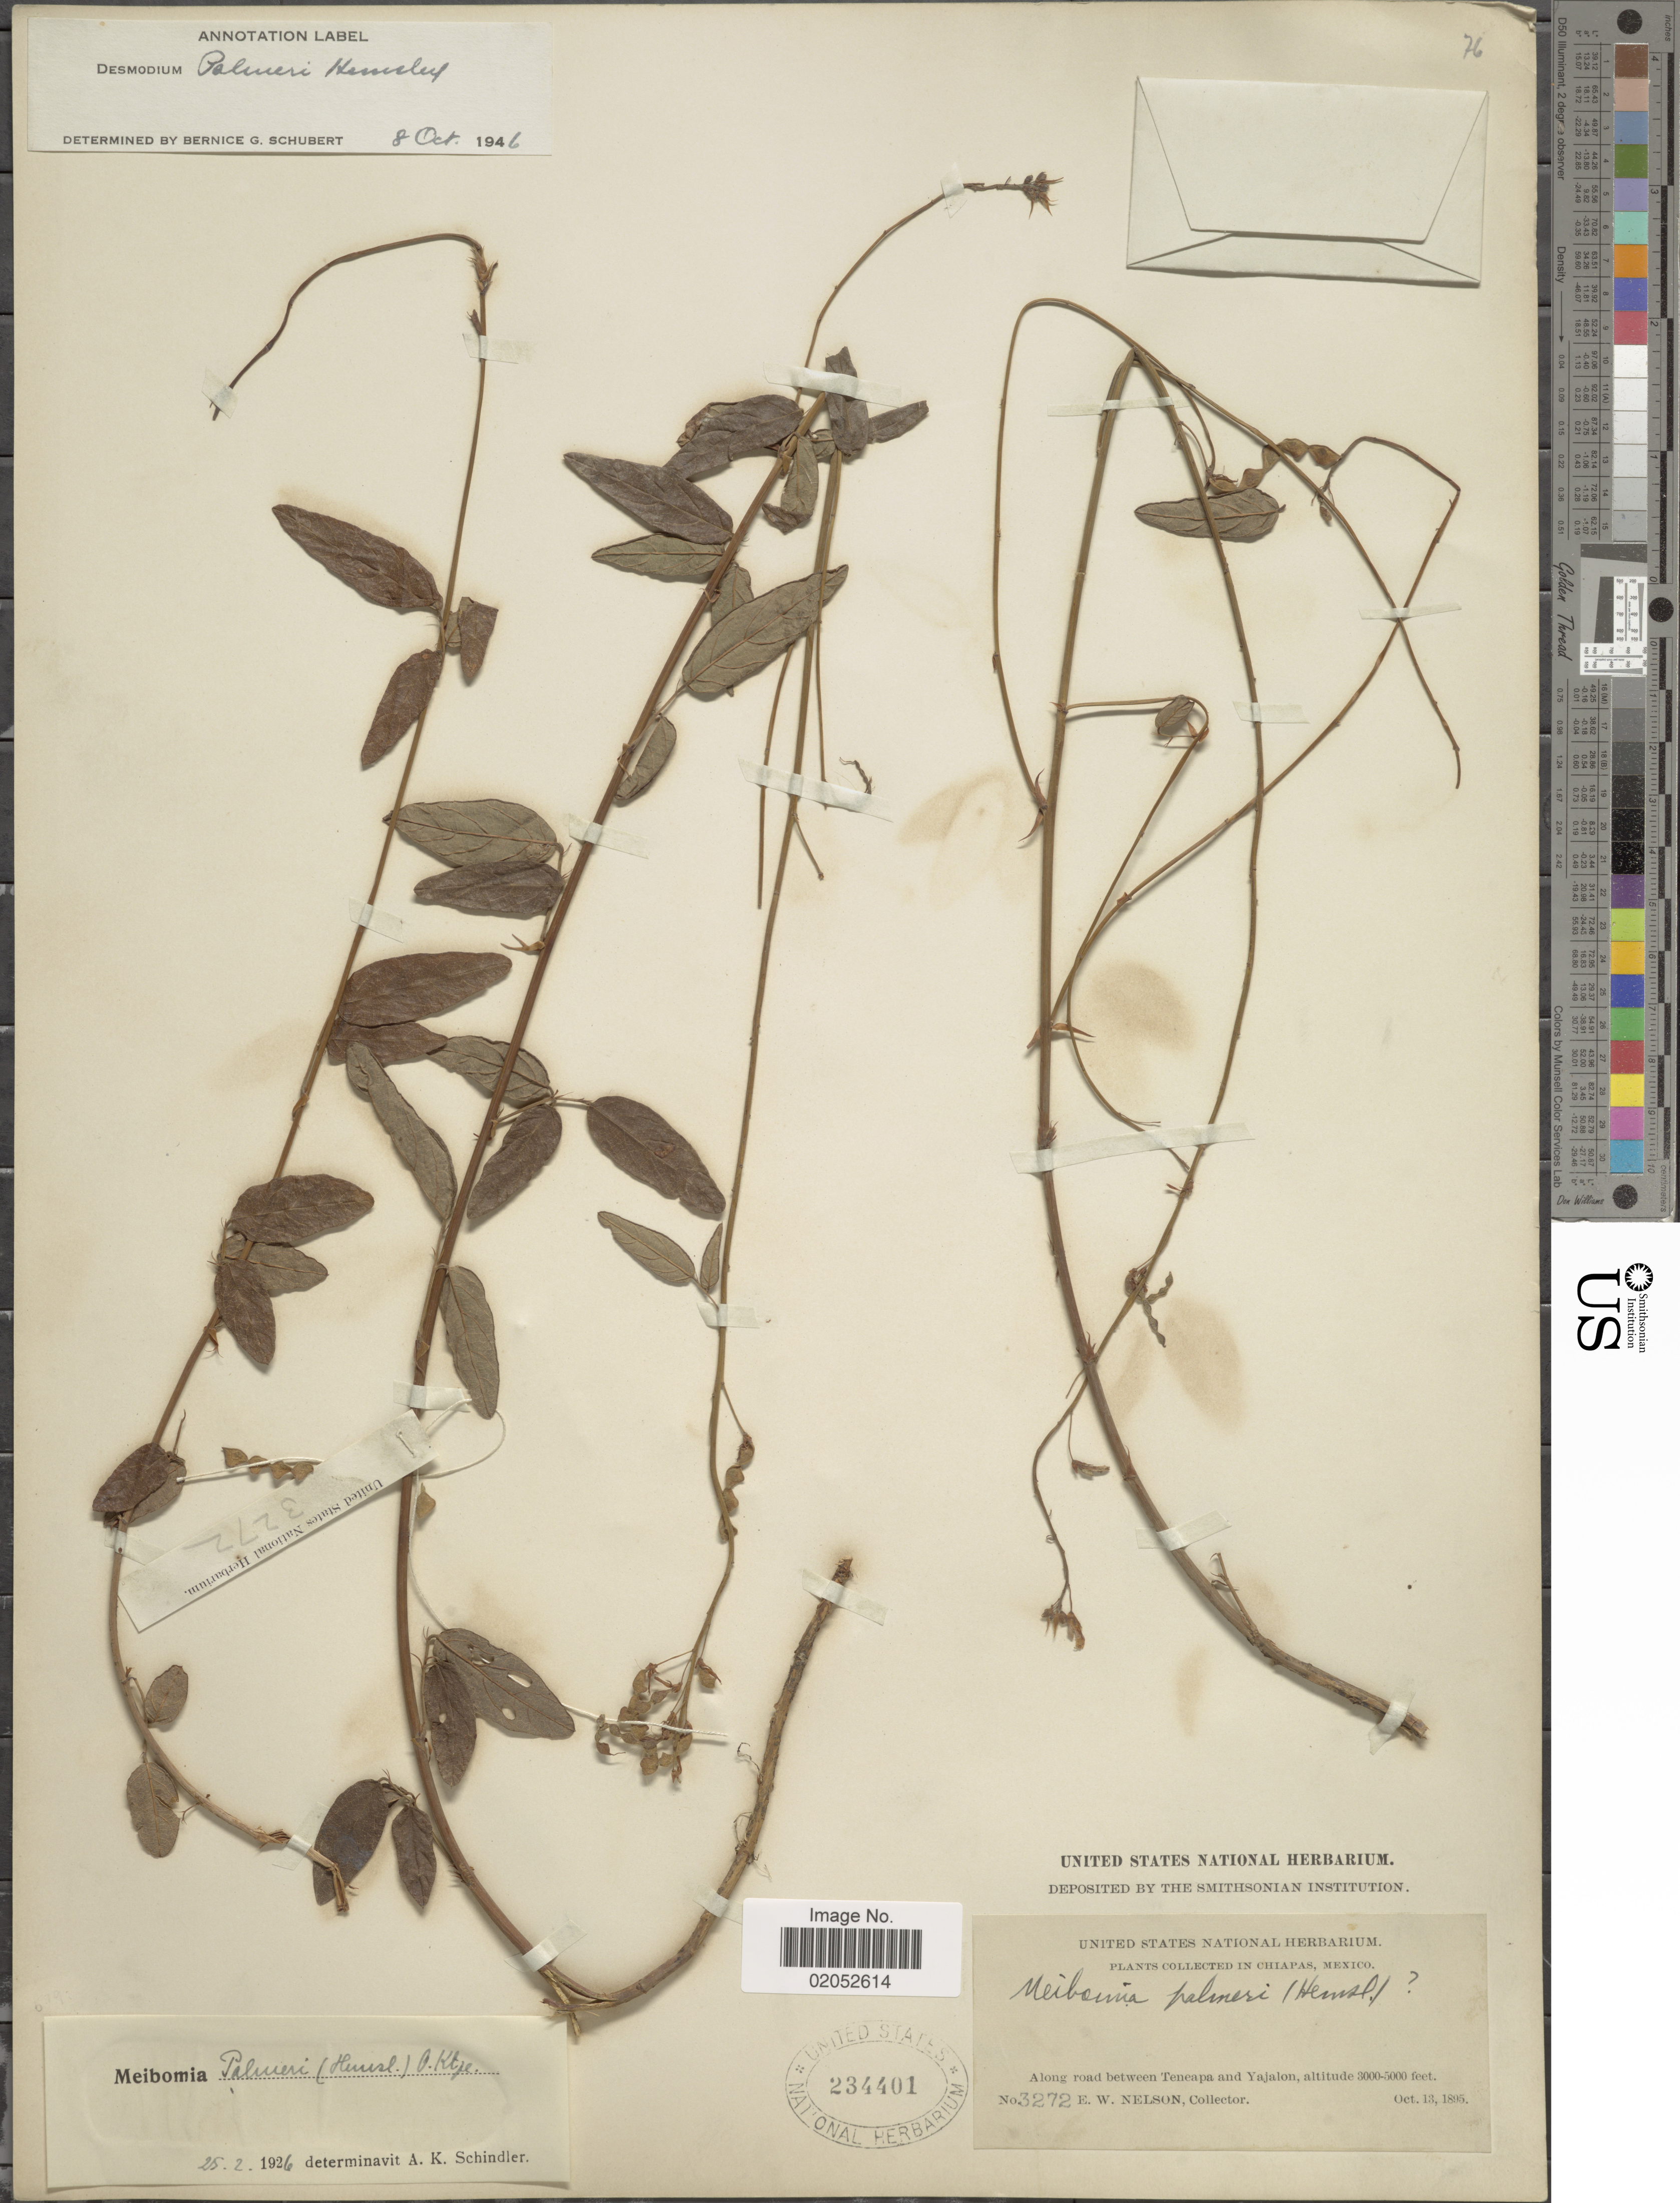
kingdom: Plantae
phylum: Tracheophyta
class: Magnoliopsida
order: Fabales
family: Fabaceae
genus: Desmodium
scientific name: Desmodium palmeri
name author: Hemsl.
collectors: E. W. Nelson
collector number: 327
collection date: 1895-10-13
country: Mexico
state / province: Chiapas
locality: Chiapas, Mexico, Along road between Teneapa and Yajalon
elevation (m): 914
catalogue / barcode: US 234401